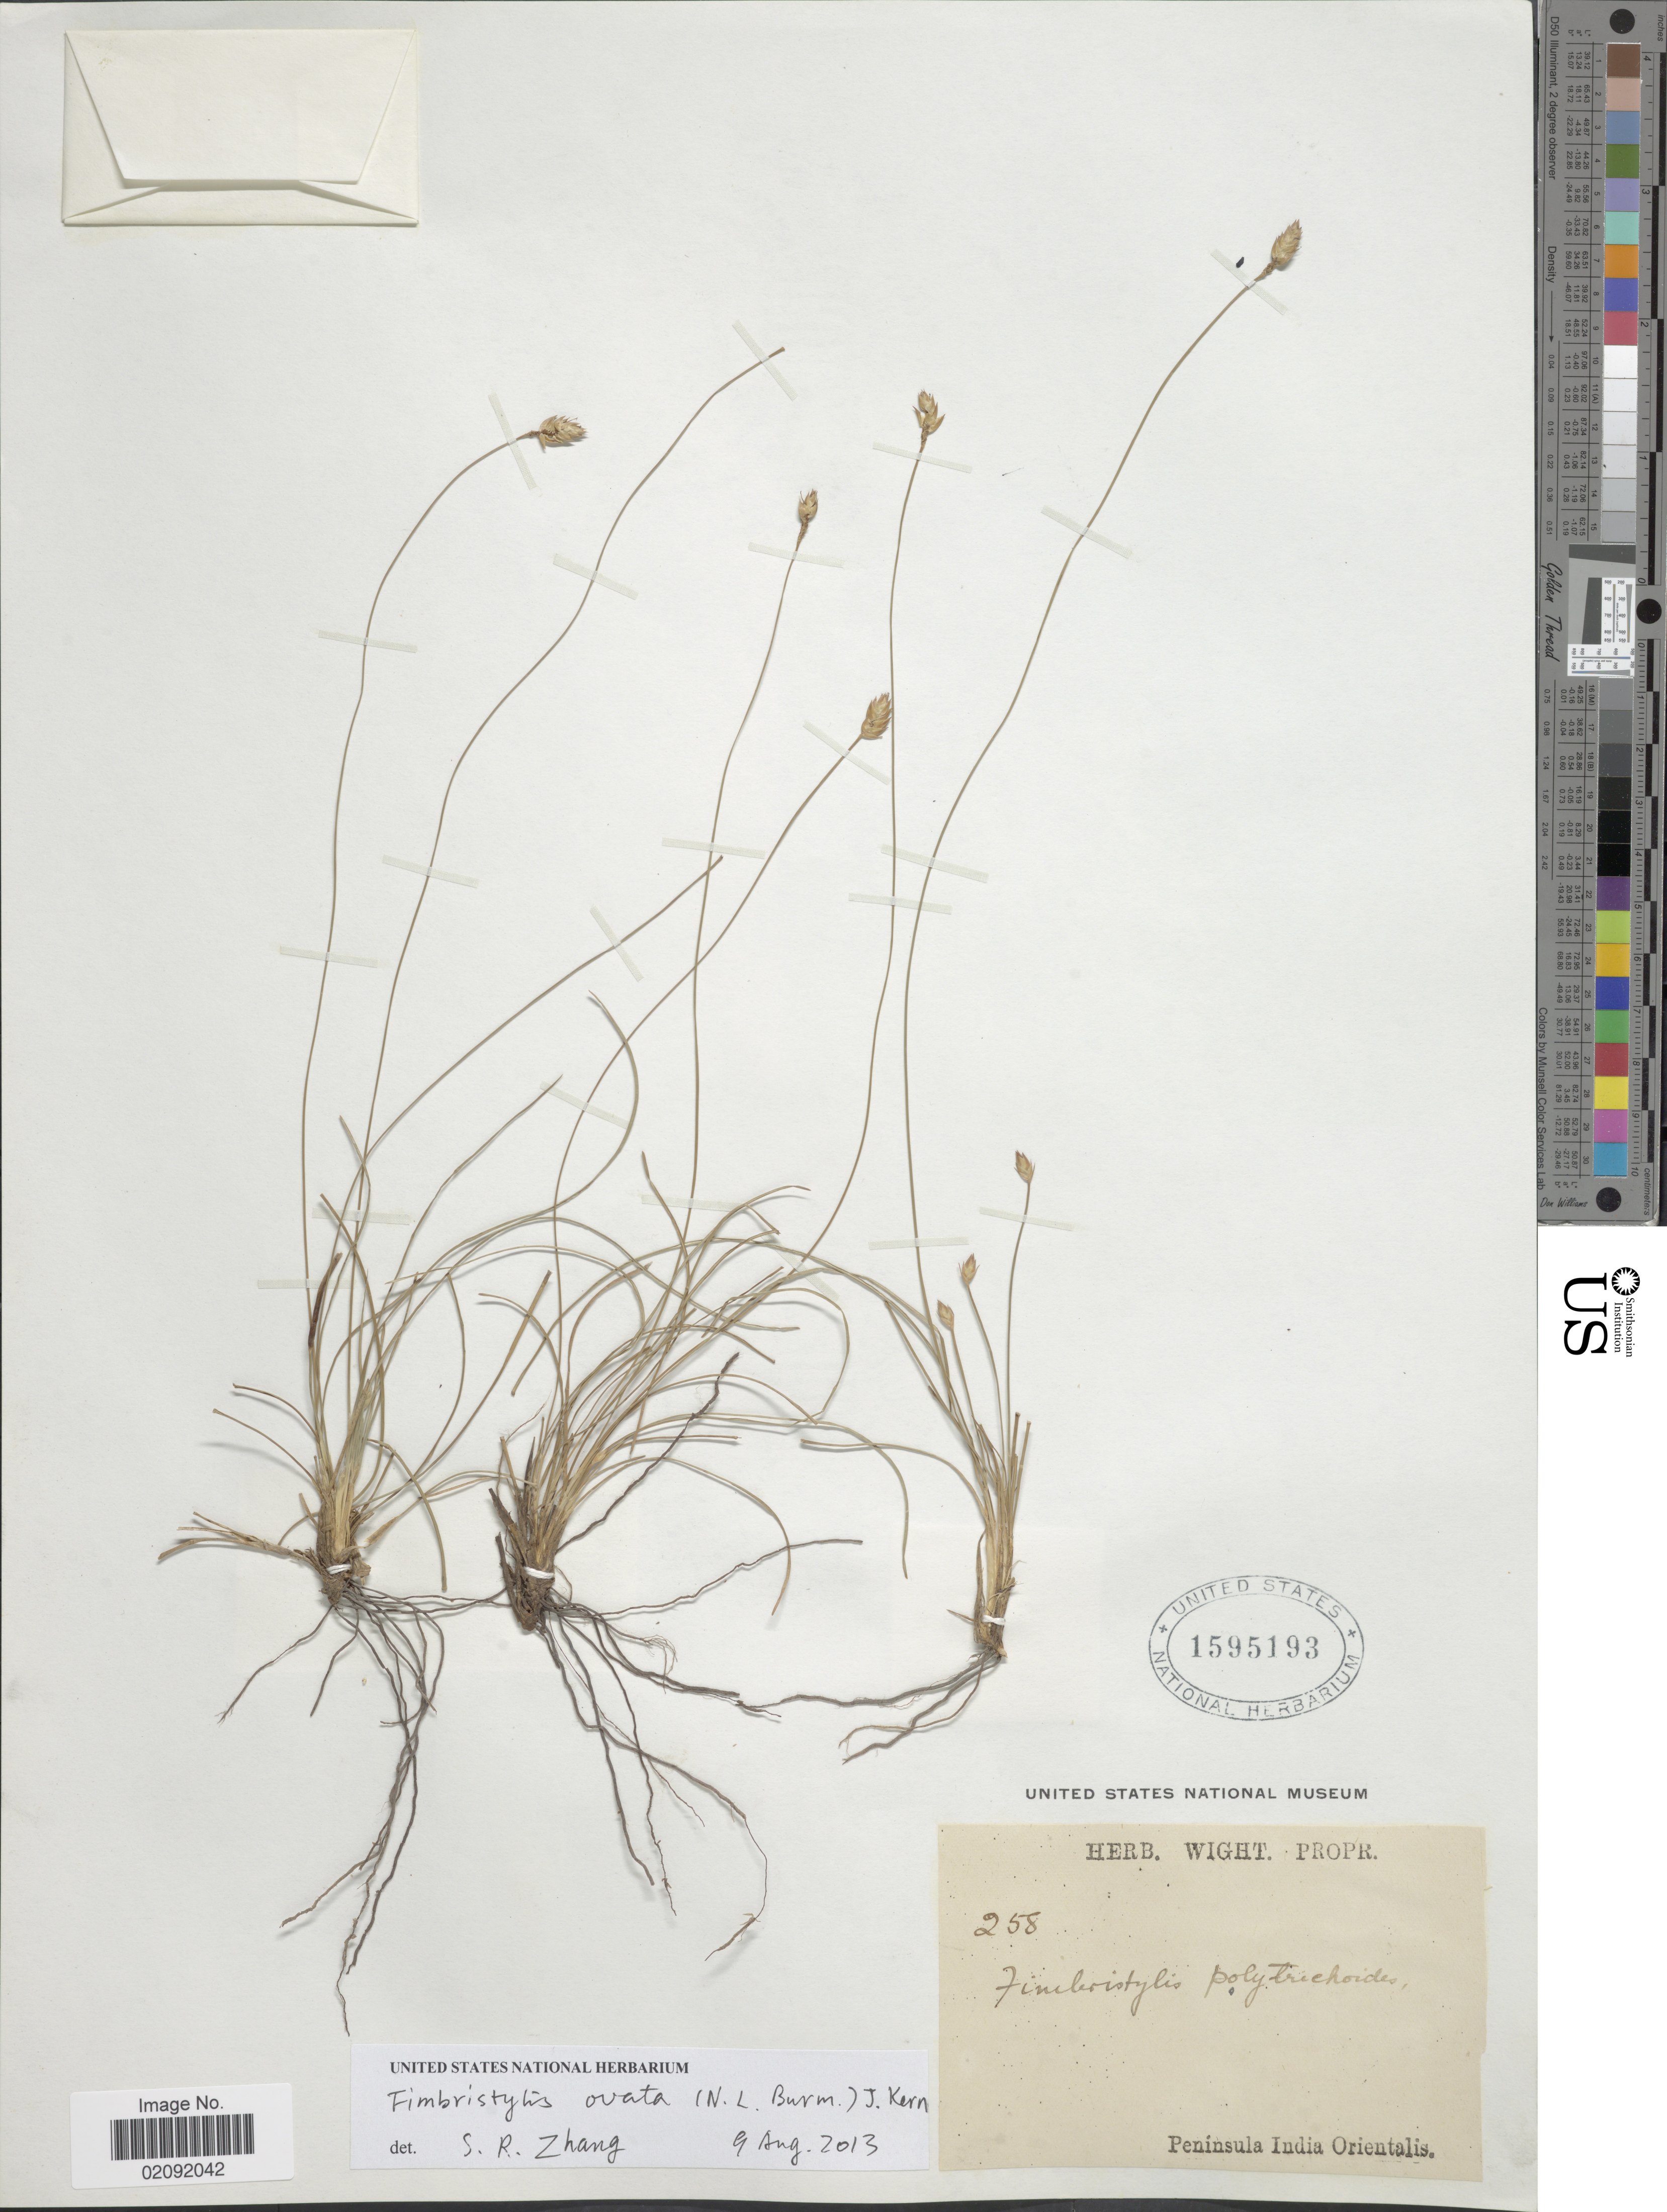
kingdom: Plantae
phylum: Tracheophyta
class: Liliopsida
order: Poales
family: Cyperaceae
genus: Abildgaardia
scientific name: Abildgaardia ovata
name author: (Burm. f.) Kral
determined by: Strong, Mark T., (BOT), Smithsonian Institution - National Museum of Natural History (UNITED STATES)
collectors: ex Herb. Wight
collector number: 258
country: India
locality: Peninsula India Orientalis.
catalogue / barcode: US 1595193